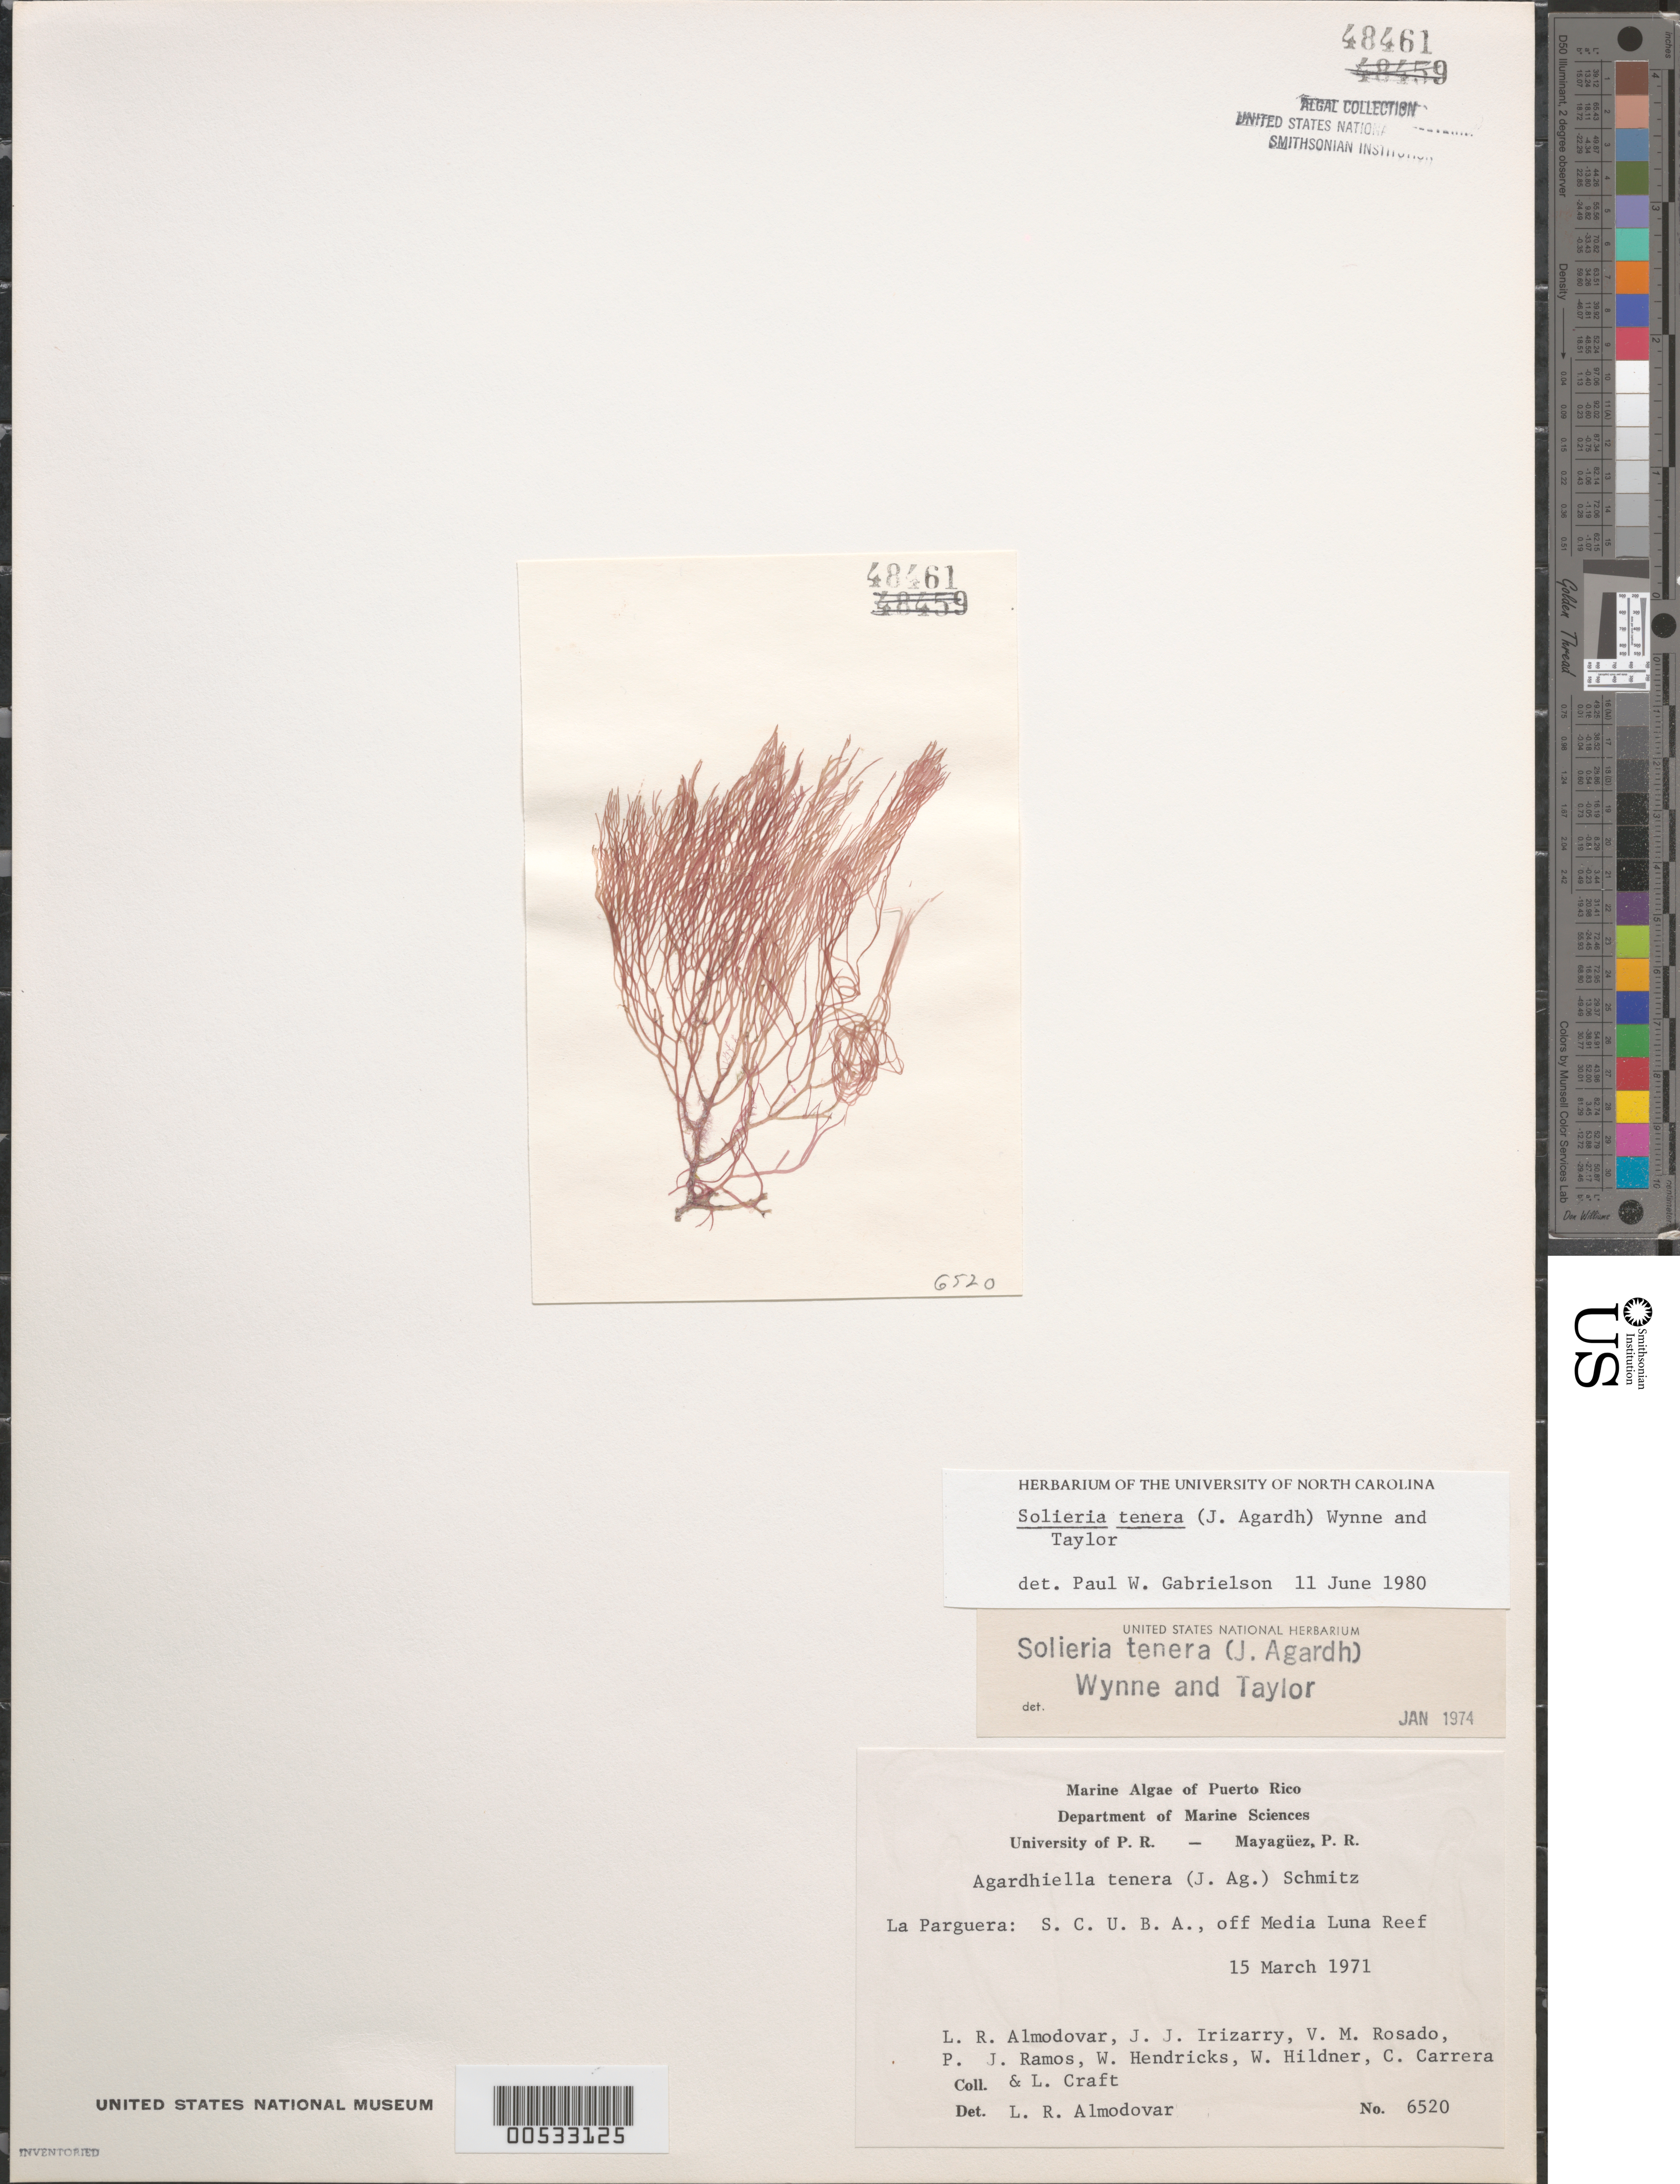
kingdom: Plantae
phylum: Rhodophyta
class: Florideophyceae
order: Gigartinales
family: Solieriaceae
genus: Solieria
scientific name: Solieria filiformis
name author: (Kütz.) P.W. Gabrielson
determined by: Algae name updating Project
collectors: L. Almodovar, J. Irizarry, V. Rosado, P. Ramos, W. Hendricks, W. Hildner, C. Carrera, L. Craft & L. Craft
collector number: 6520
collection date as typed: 15 Mar 1971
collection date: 1971-03-15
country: Puerto Rico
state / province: Lajas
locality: La Parguera, off Media Luna Reef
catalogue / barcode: US 48461